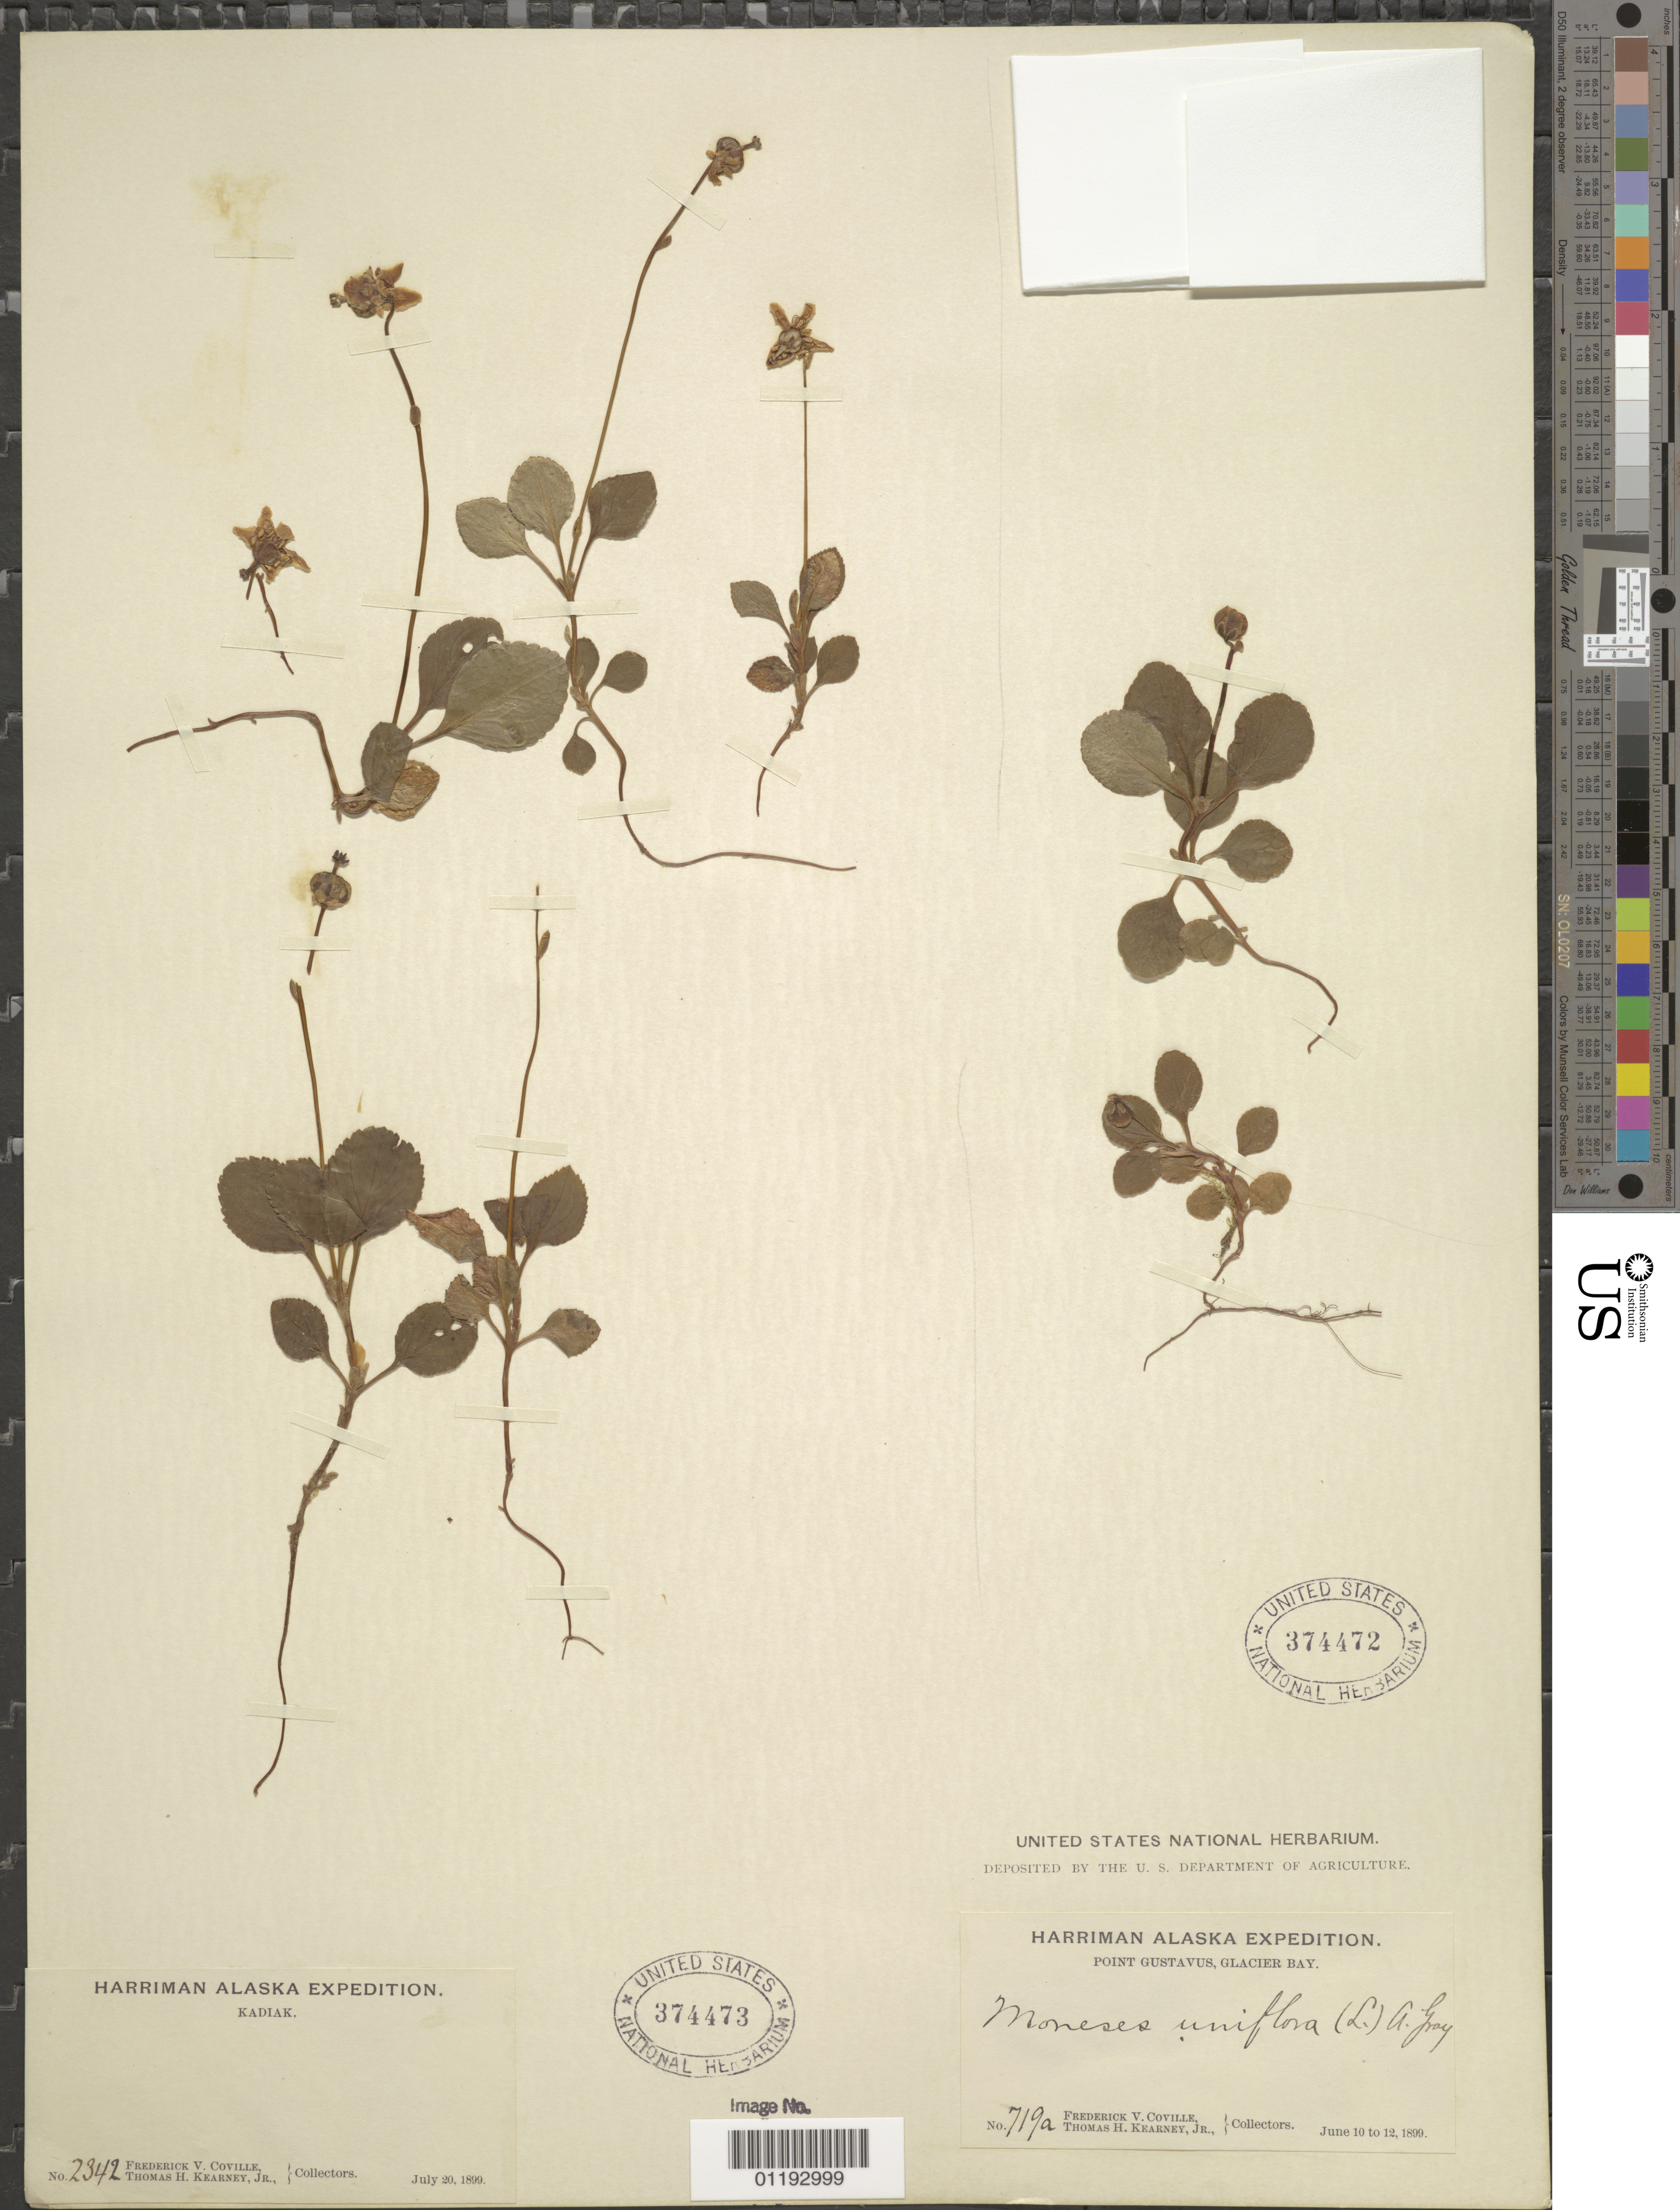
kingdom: Plantae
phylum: Tracheophyta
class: Magnoliopsida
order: Ericales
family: Ericaceae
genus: Moneses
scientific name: Moneses uniflora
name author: (L.) A. Gray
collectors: F. V. Coville & T. H. Kearney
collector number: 719 a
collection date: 1899-06-10/1899-06-12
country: United States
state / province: Alaska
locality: Point Gustavus, Glacier Bay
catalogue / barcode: US 374472